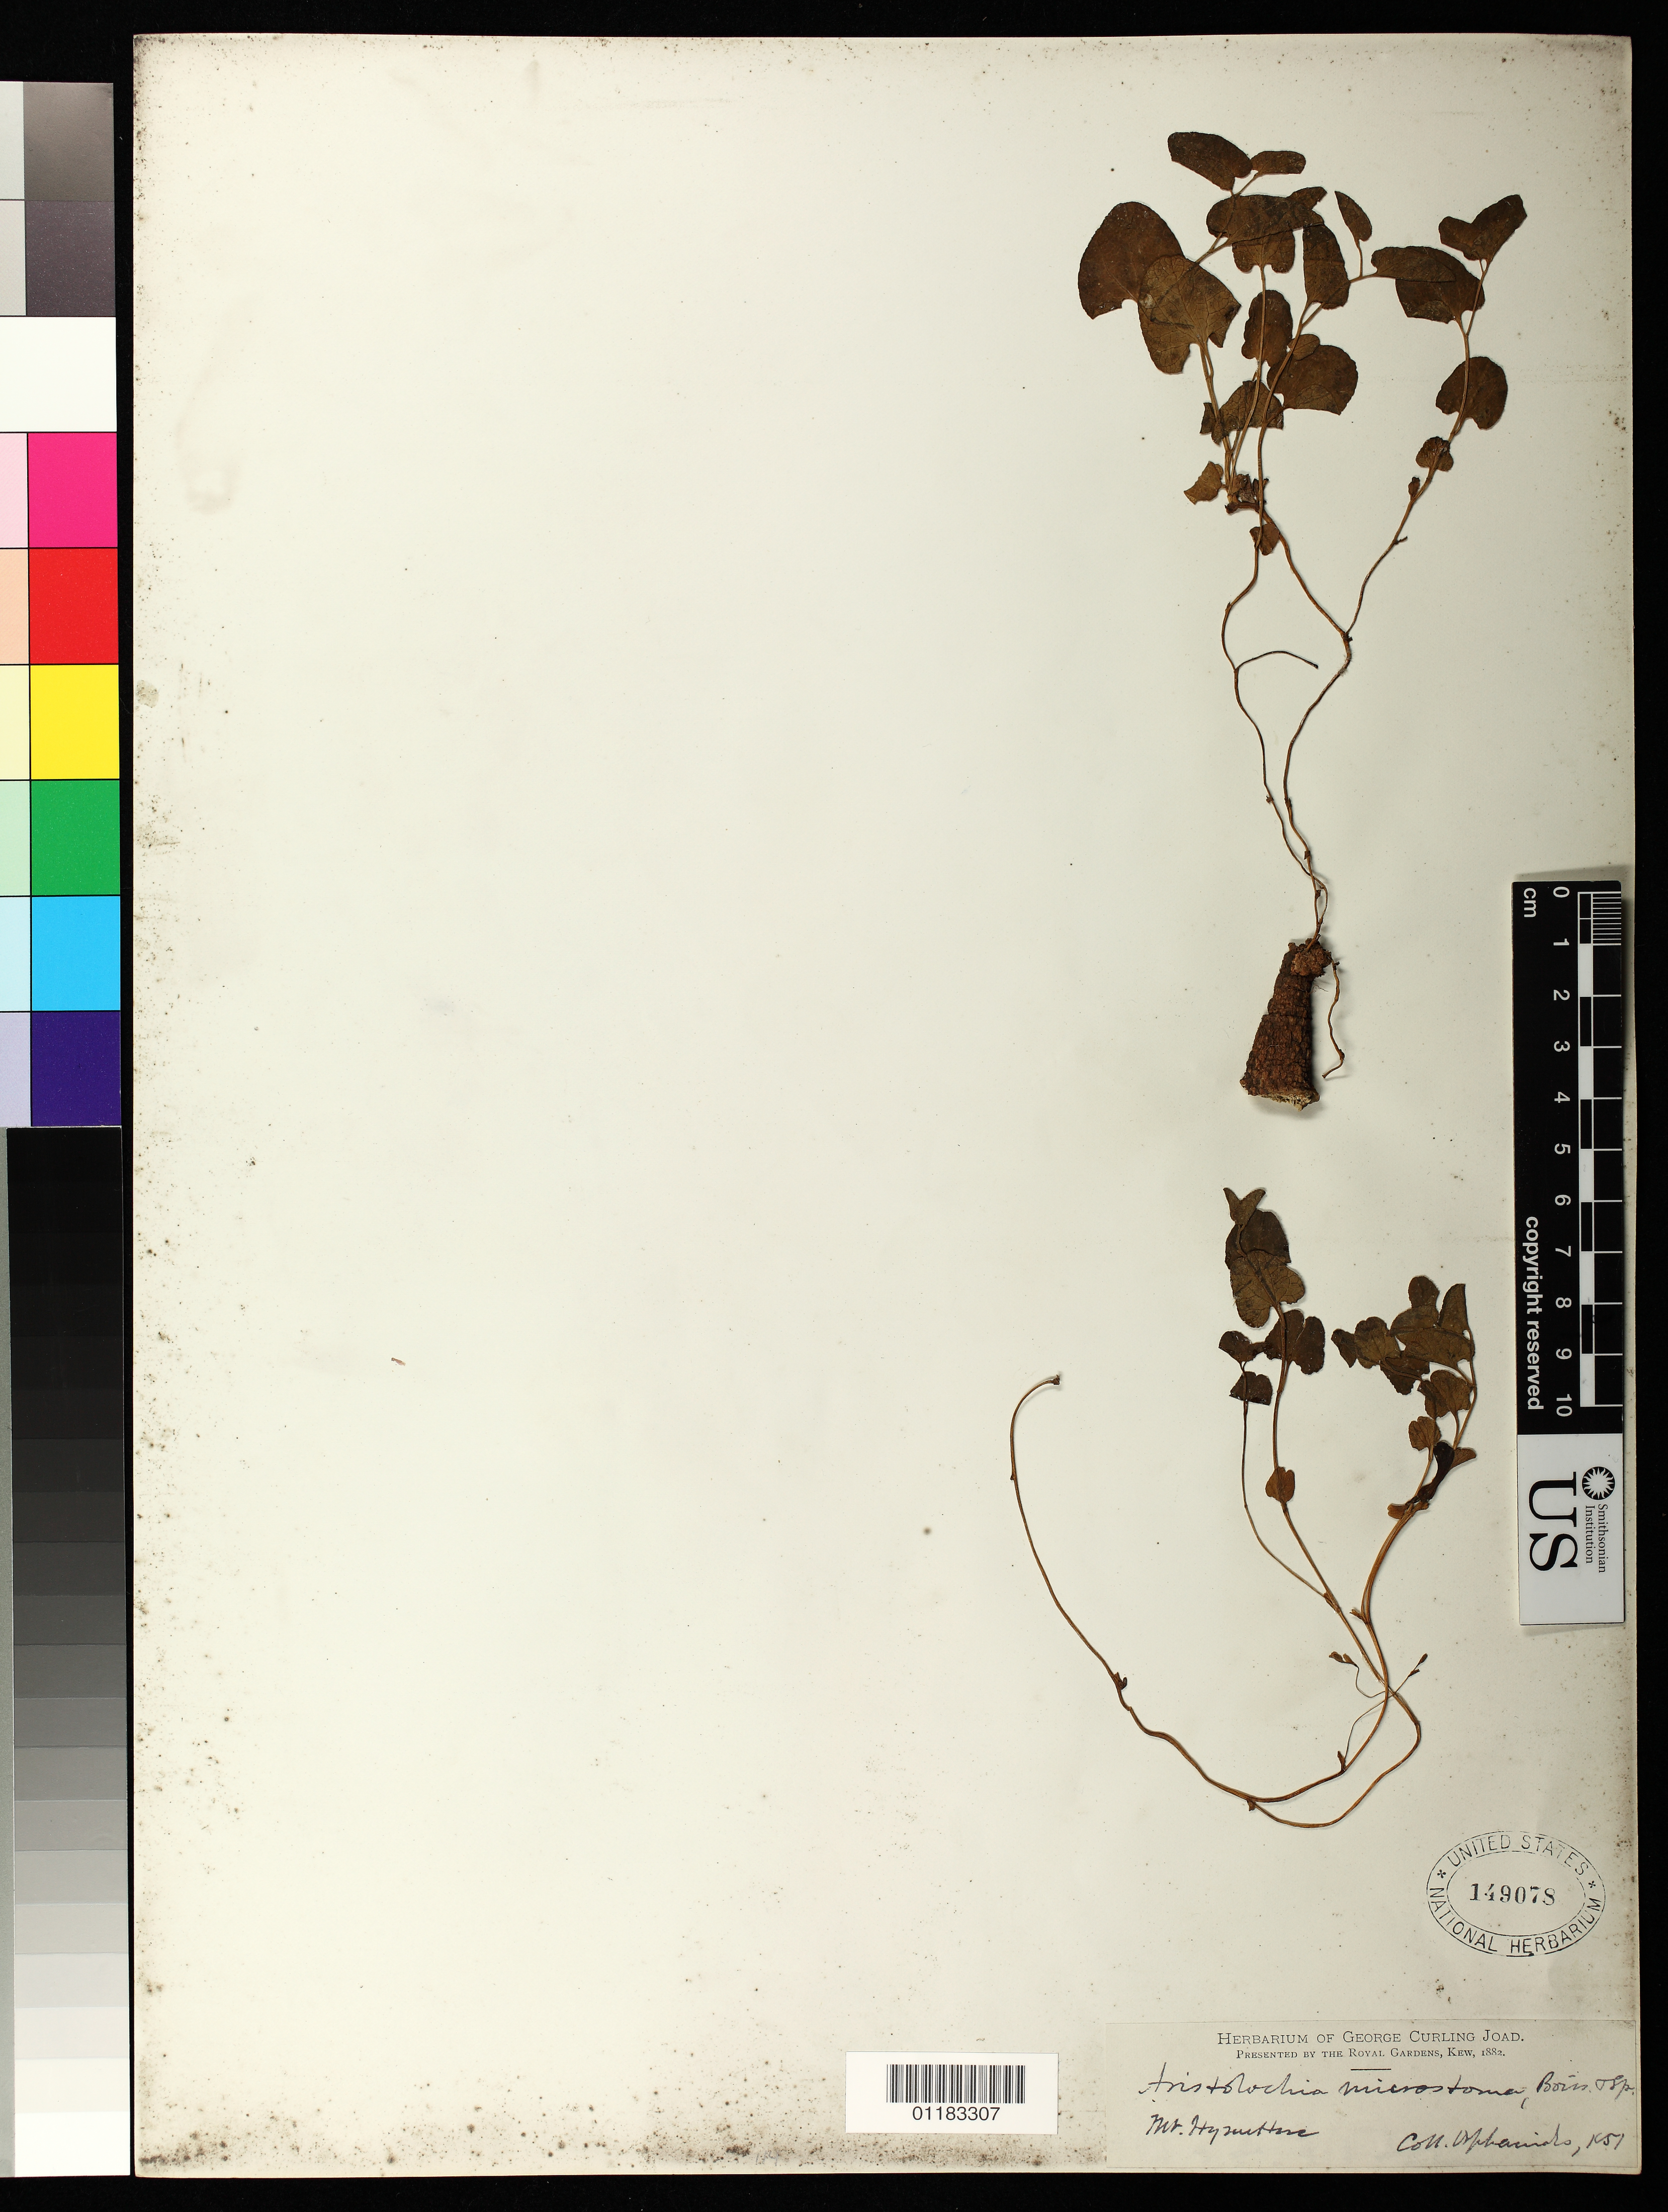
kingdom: Plantae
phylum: Tracheophyta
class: Magnoliopsida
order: Piperales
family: Aristolochiaceae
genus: Aristolochia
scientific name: Aristolochia microstoma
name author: Boiss. & Spruner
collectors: Orphanides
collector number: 1051(?)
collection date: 1851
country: Greece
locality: Mt. Hymettus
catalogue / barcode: US 149078